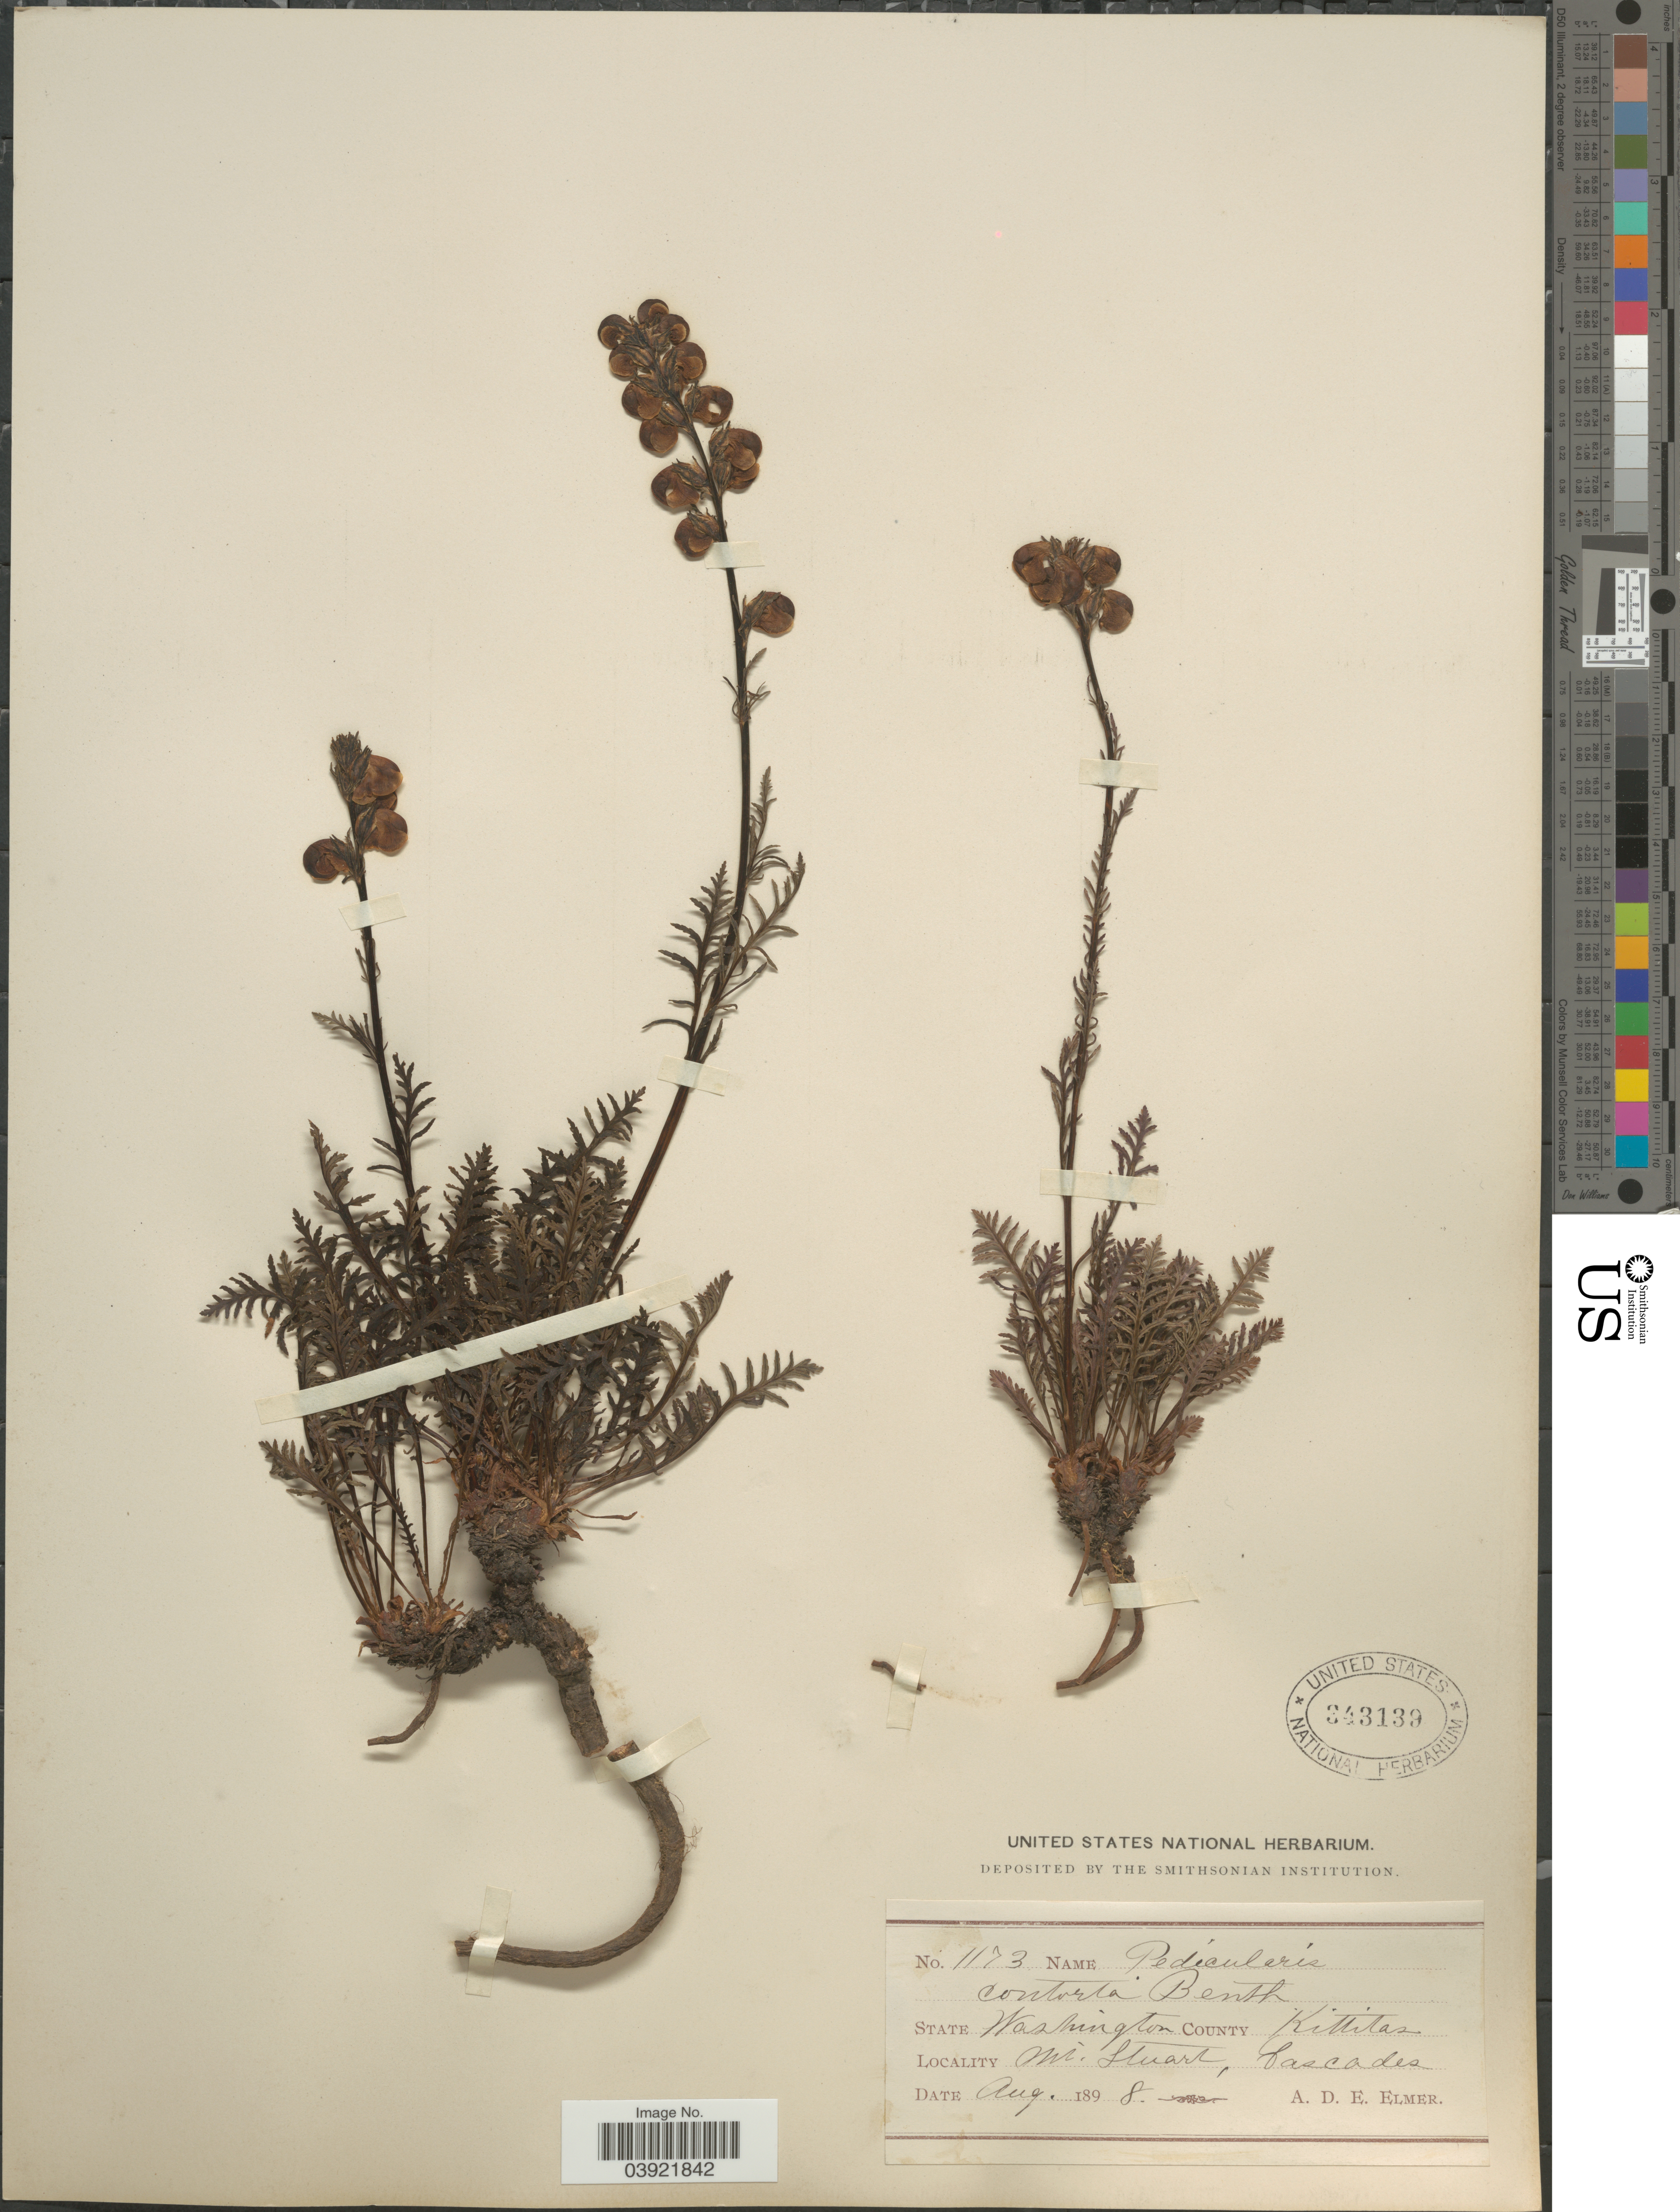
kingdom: Plantae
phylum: Tracheophyta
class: Magnoliopsida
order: Lamiales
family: Orobanchaceae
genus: Pedicularis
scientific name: Pedicularis contorta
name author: Benth.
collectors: A. D. E. Elmer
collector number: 1173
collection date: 1898-08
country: United States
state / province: Washington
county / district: Kittitas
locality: County Kittitas. Mt. Stuart, Cascades.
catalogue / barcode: US 343139